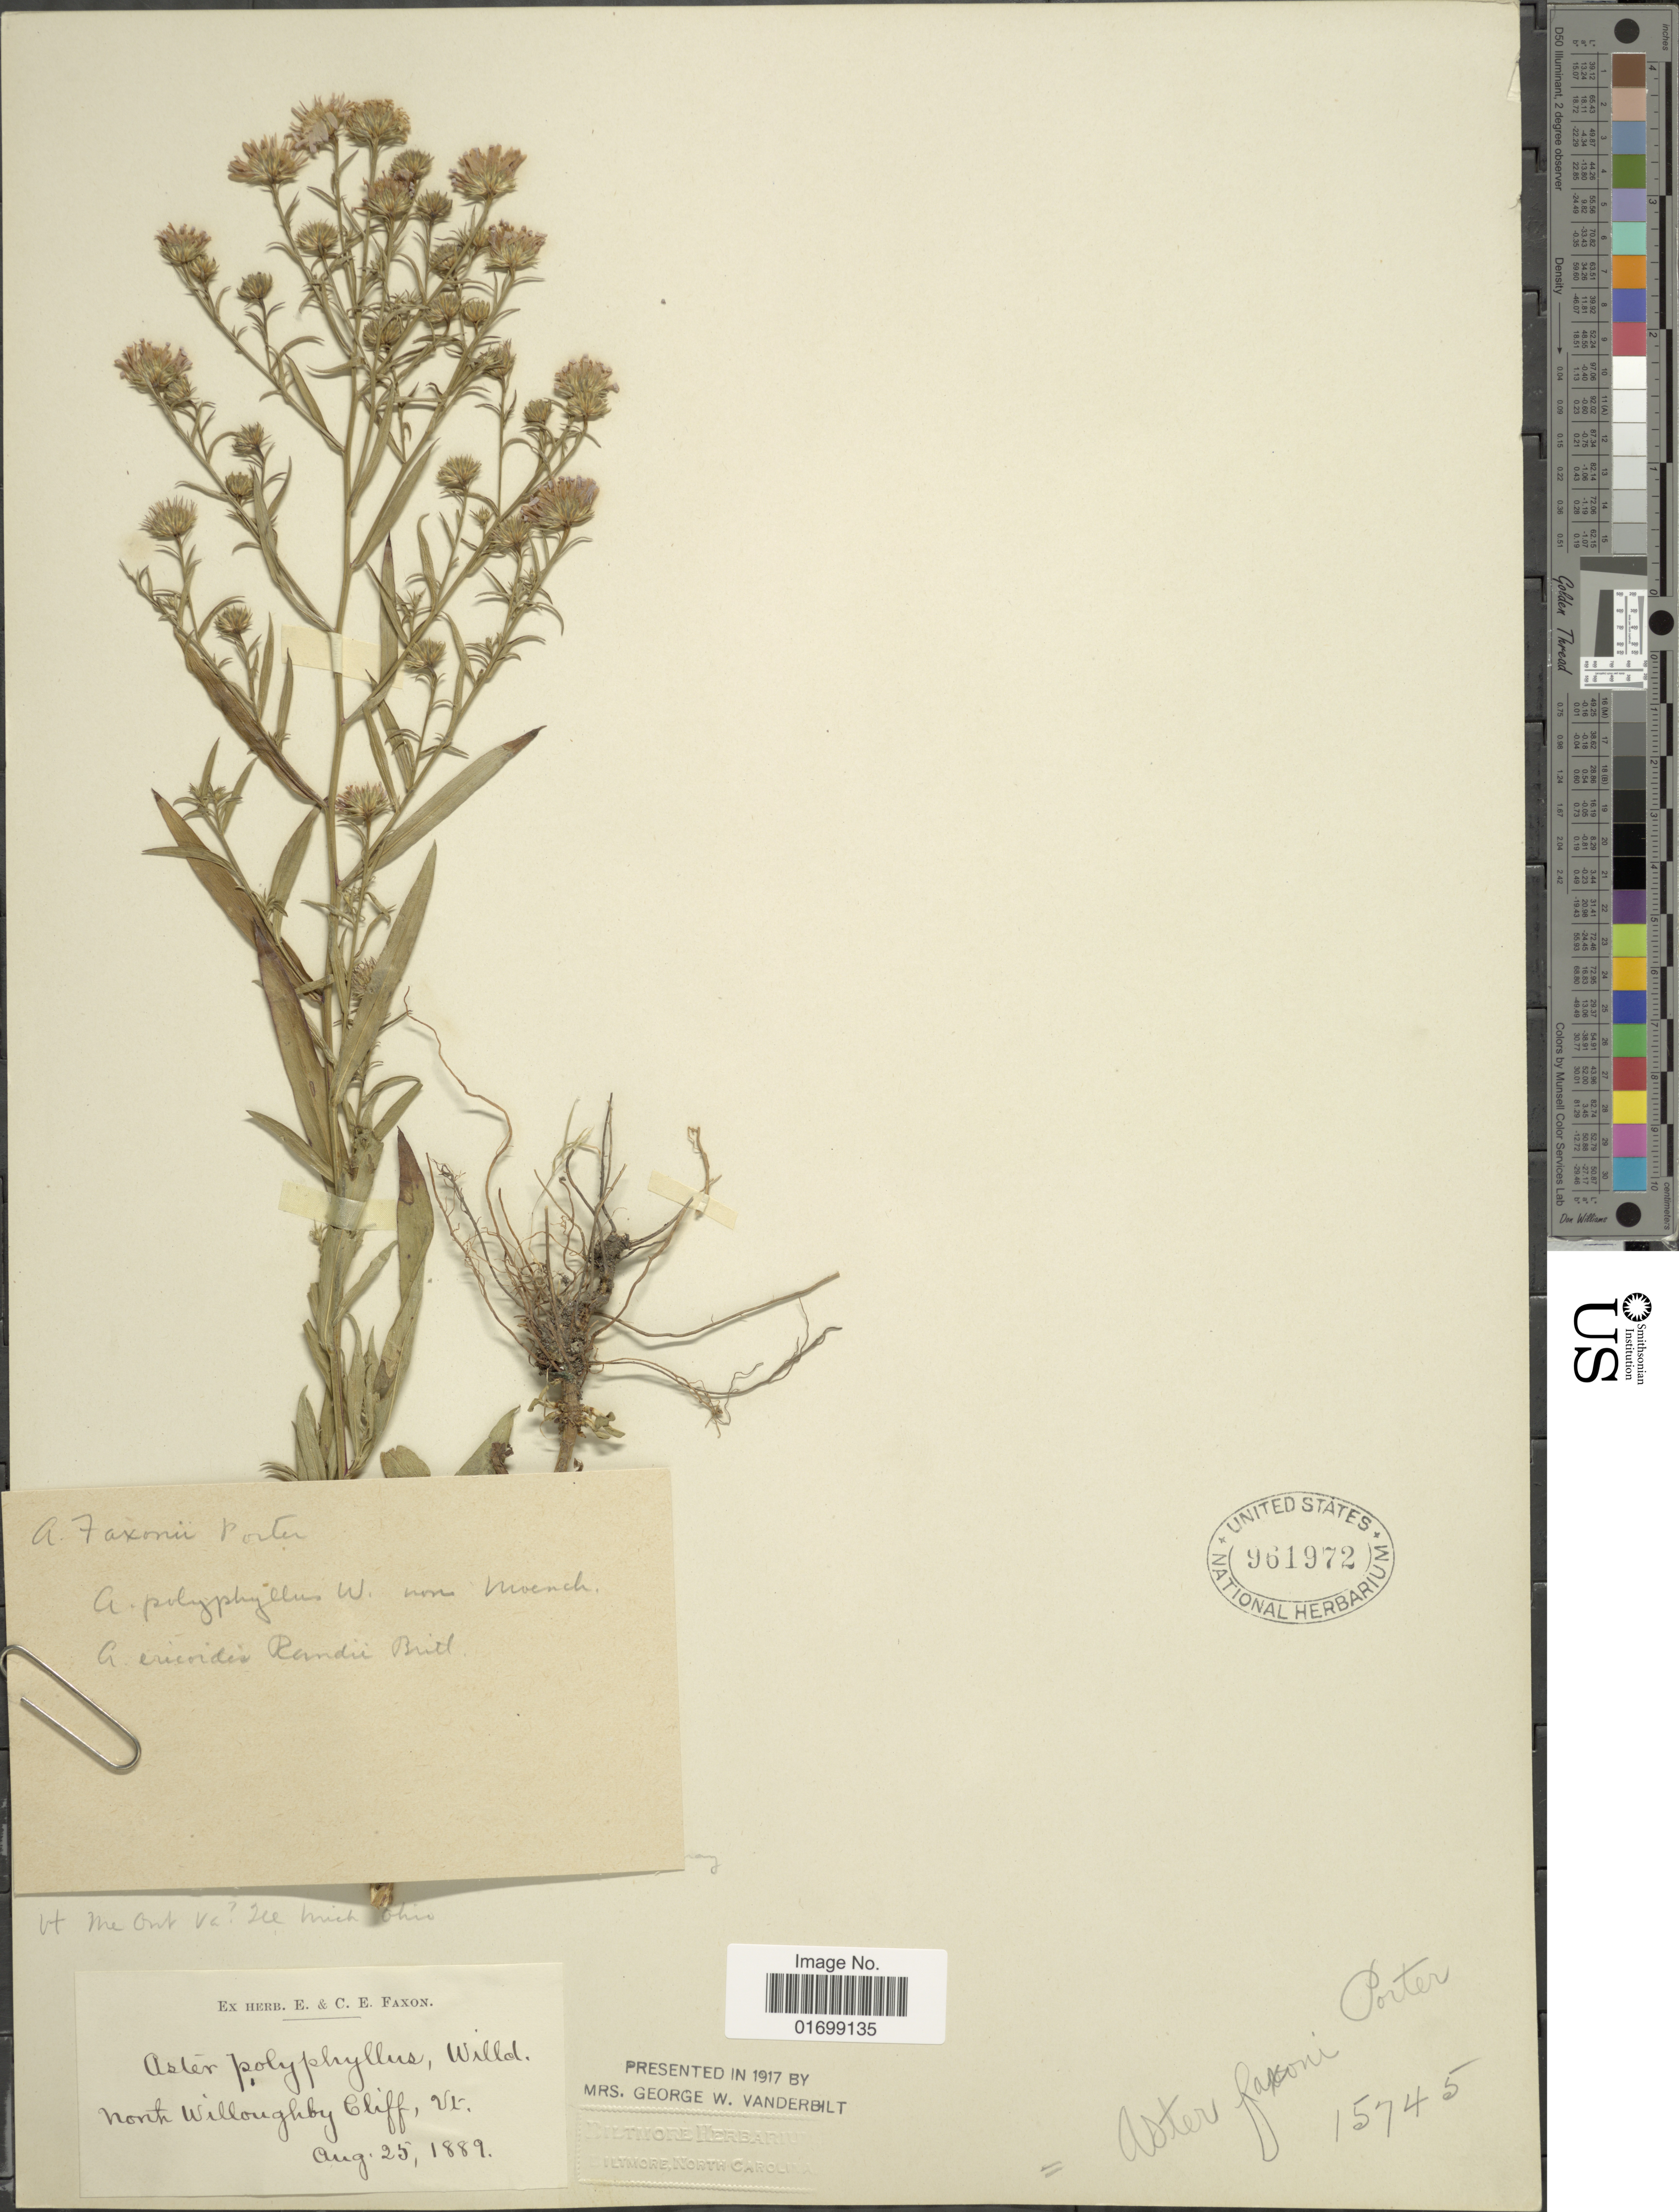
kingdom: Plantae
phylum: Tracheophyta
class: Magnoliopsida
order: Asterales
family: Asteraceae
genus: Symphyotrichum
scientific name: Symphyotrichum pilosum var. pringlei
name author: (A. Gray) G.L. Nesom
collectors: ex herb. E. & C.E. Faxon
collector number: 15745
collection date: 1889-08-25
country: United States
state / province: Vermont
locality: North Willoughby Cliff.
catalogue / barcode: US 961972